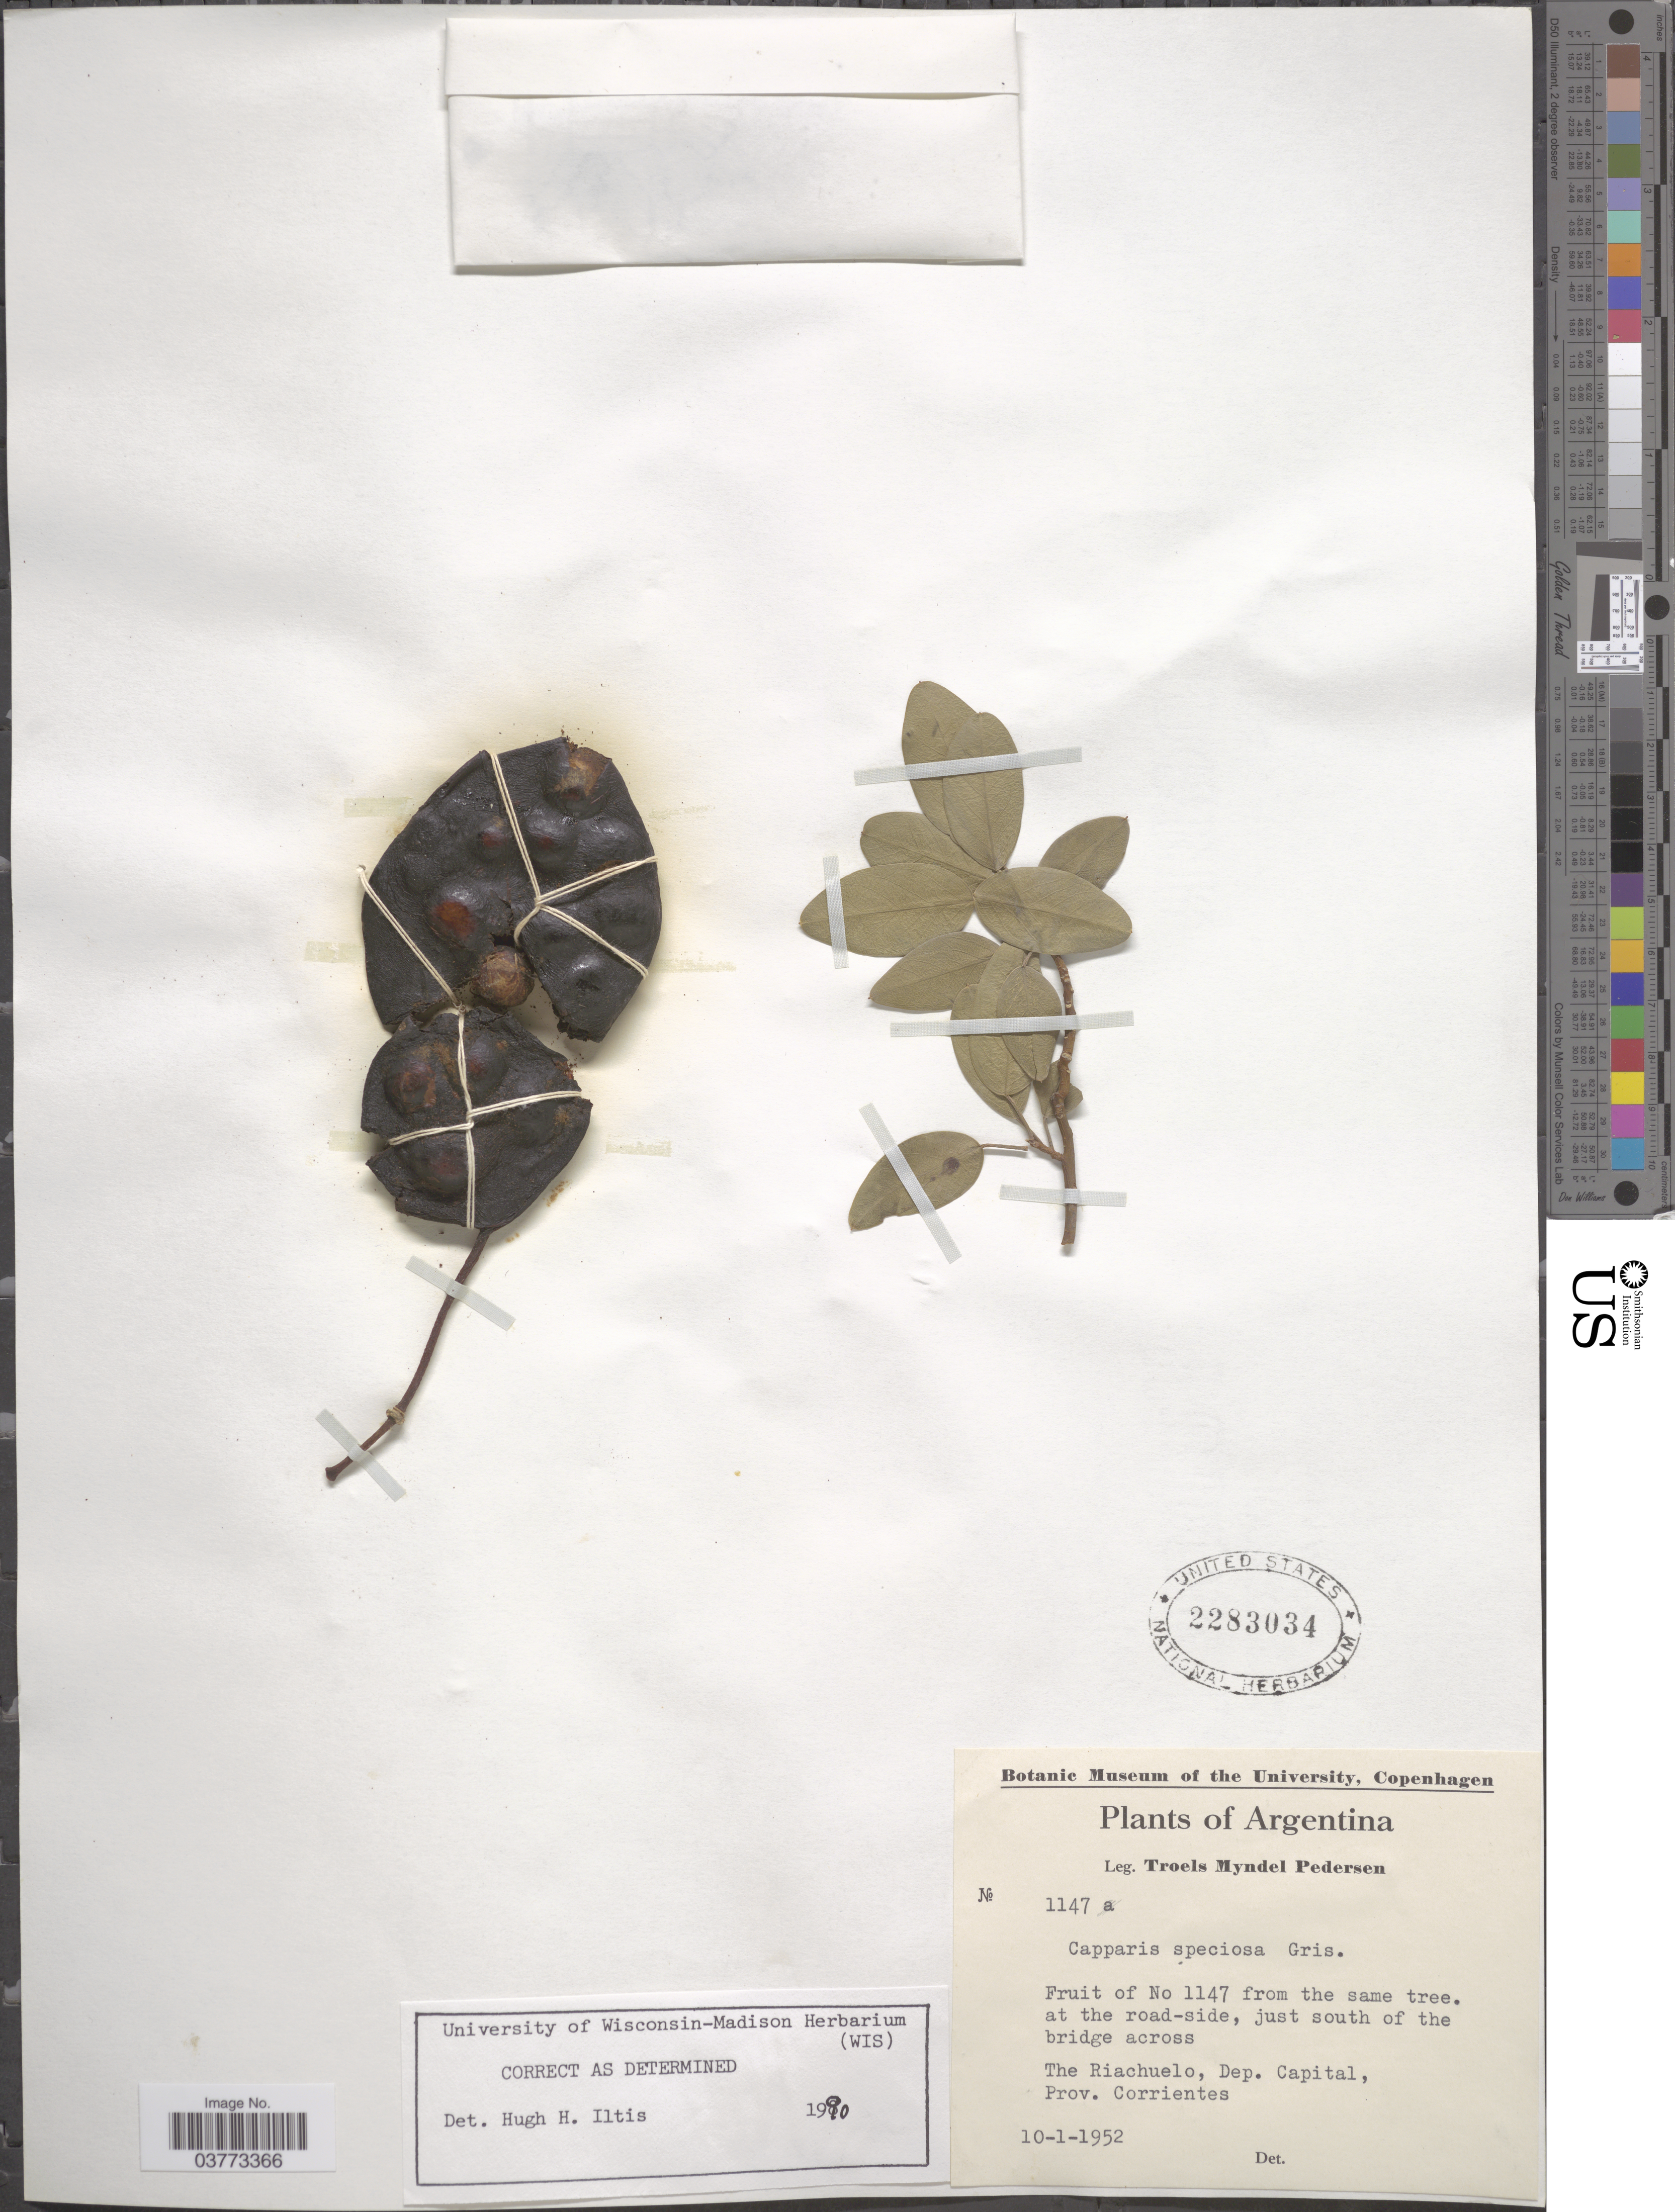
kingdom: Plantae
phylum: Tracheophyta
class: Magnoliopsida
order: Brassicales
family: Capparaceae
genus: Anisocapparis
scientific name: Anisocapparis speciosa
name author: (Griseb.) Cornejo & Iltis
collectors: T. Pederson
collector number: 1147 a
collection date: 1952-01-10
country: Argentina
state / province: Corrientes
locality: At the road-side, just south of the bridge across The Riachuelo, Dep. Capital.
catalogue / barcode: US 2283034